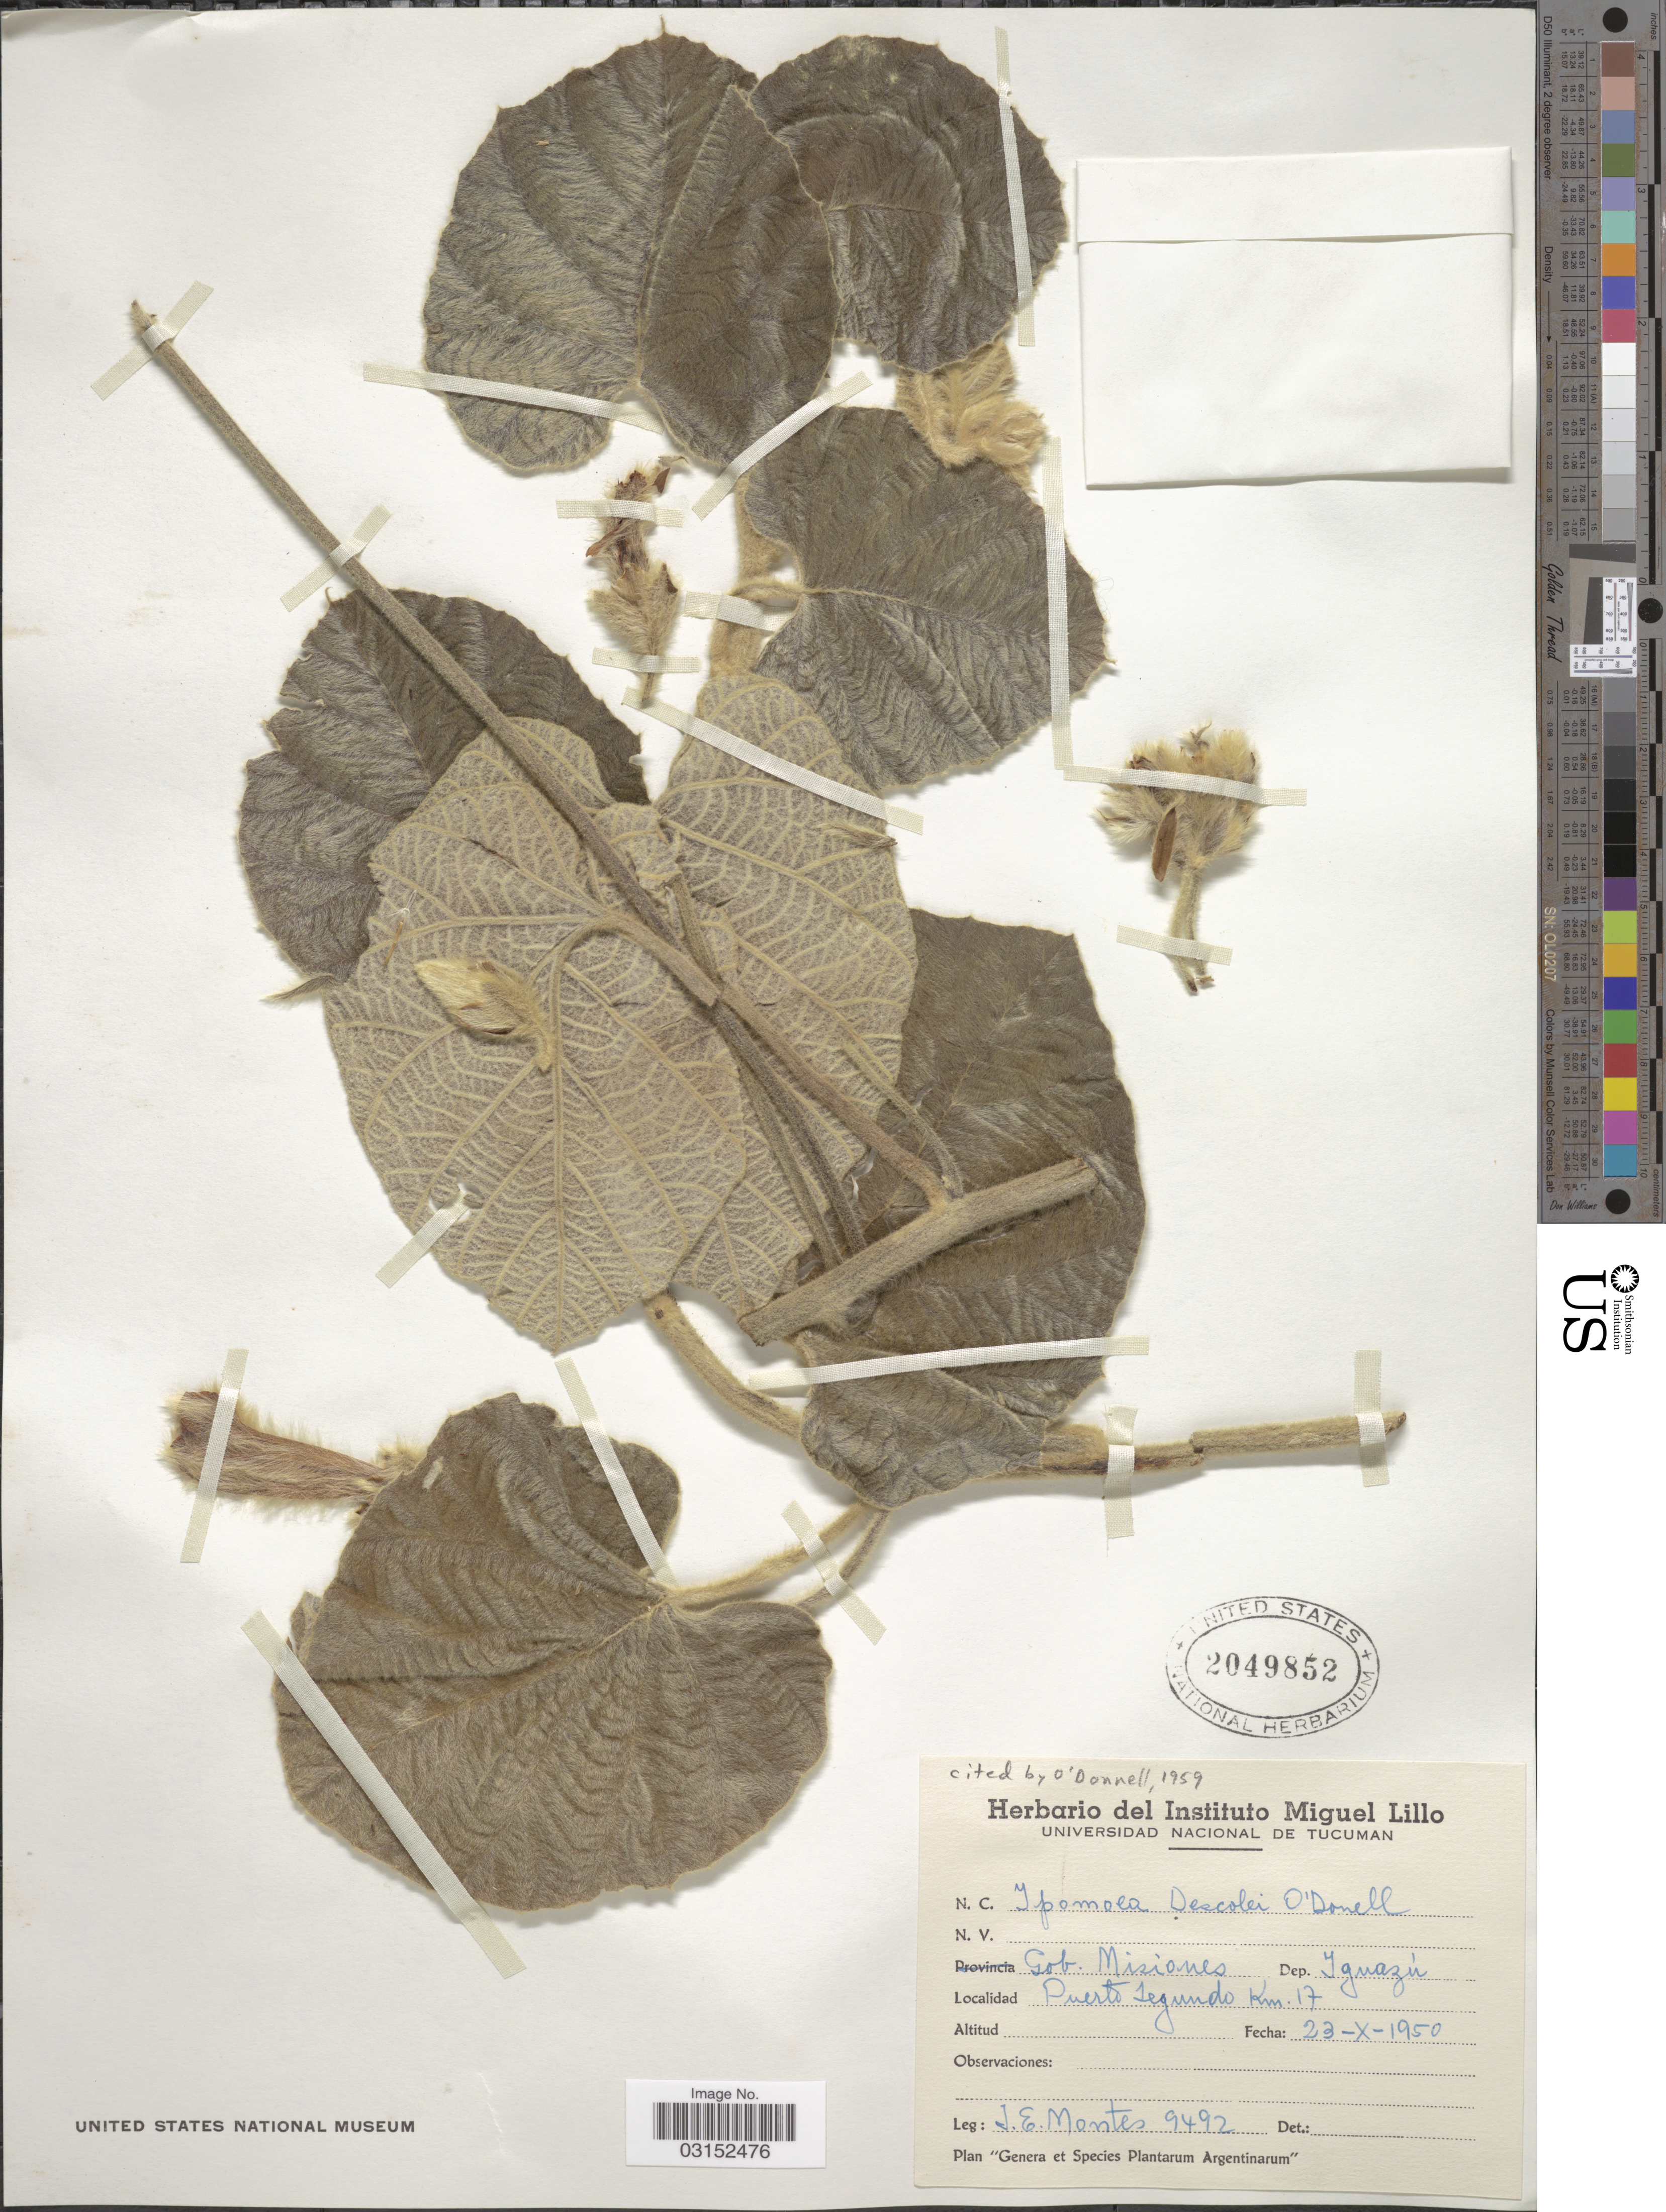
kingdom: Plantae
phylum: Tracheophyta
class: Magnoliopsida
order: Solanales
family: Convolvulaceae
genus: Ipomoea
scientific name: Ipomoea descolei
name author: O'Donell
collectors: J. E. Montes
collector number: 9492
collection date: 1950-10-23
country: Argentina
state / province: Misiones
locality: Gob. Misiones, Dep. Iguazú, Puerto Segundo Km. 17.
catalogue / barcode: US 2049852